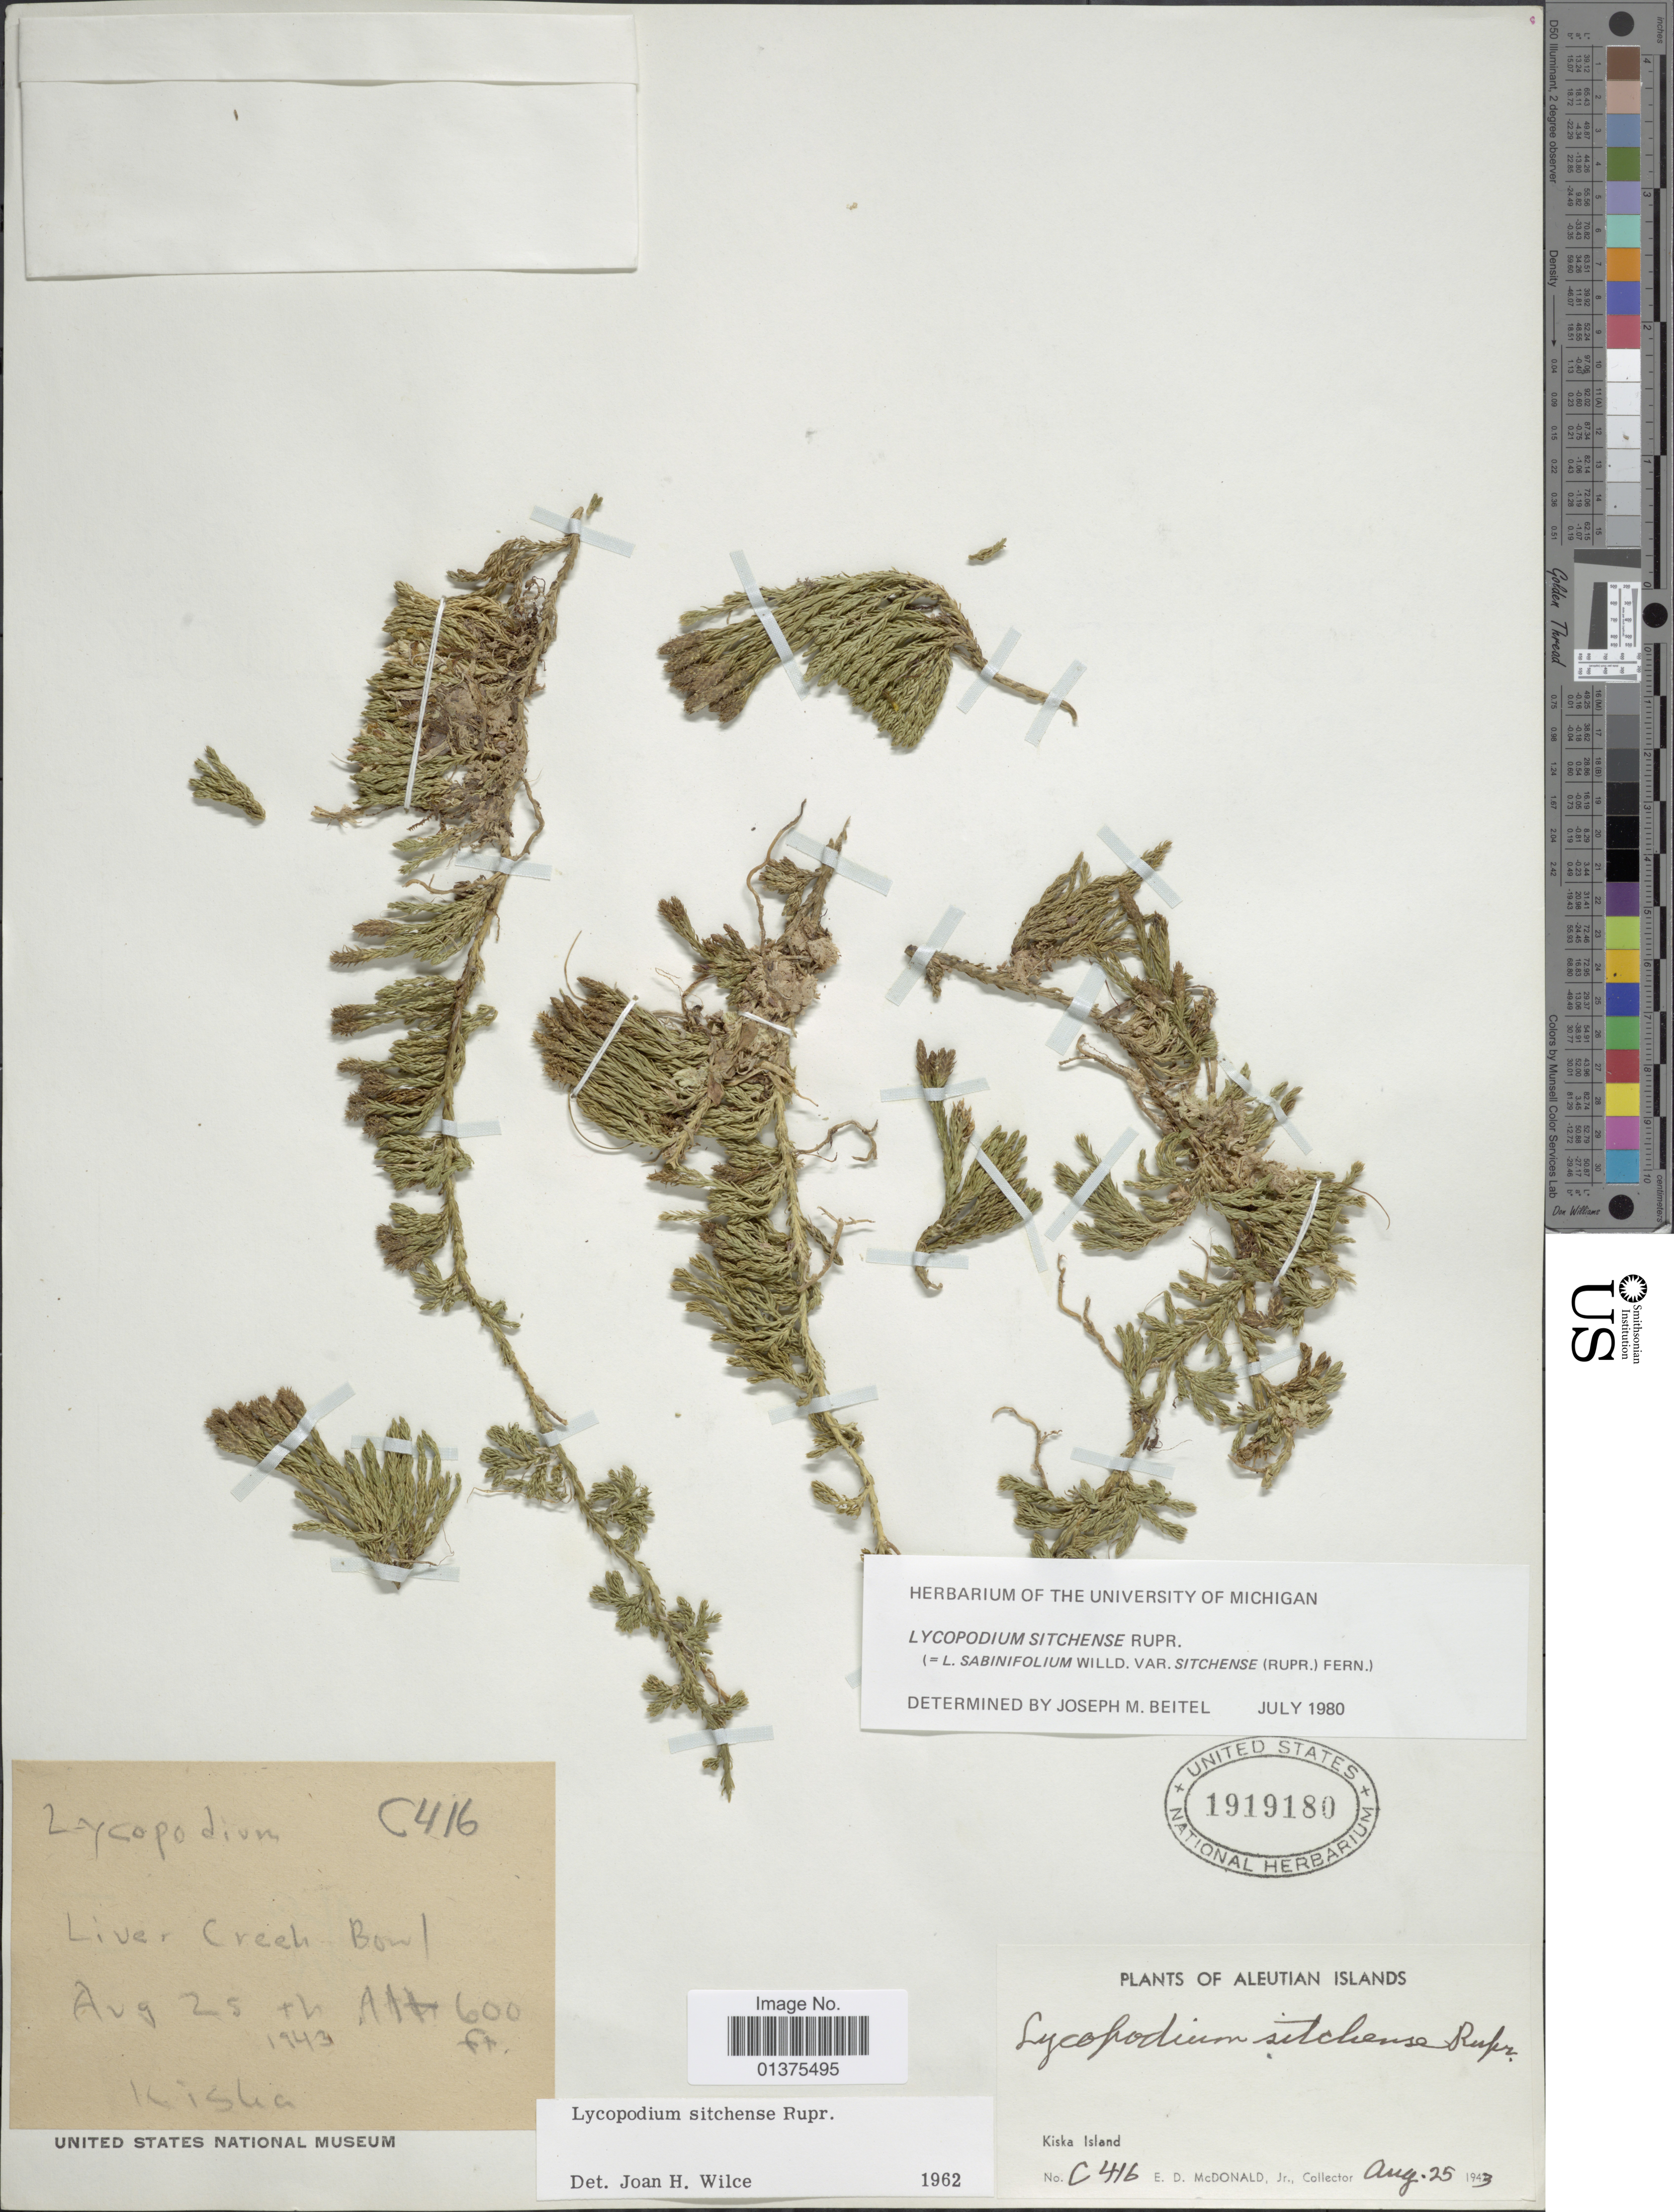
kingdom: Plantae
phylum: Tracheophyta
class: Lycopodiopsida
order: Lycopodiales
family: Lycopodiaceae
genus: Diphasiastrum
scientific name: Diphasiastrum sitchense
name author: (Rupr.) Holub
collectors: E. D. McDonald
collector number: C416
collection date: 1943-08-25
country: United States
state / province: Alaska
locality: Aleutian Islands, Kiska Island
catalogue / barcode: US 1919180